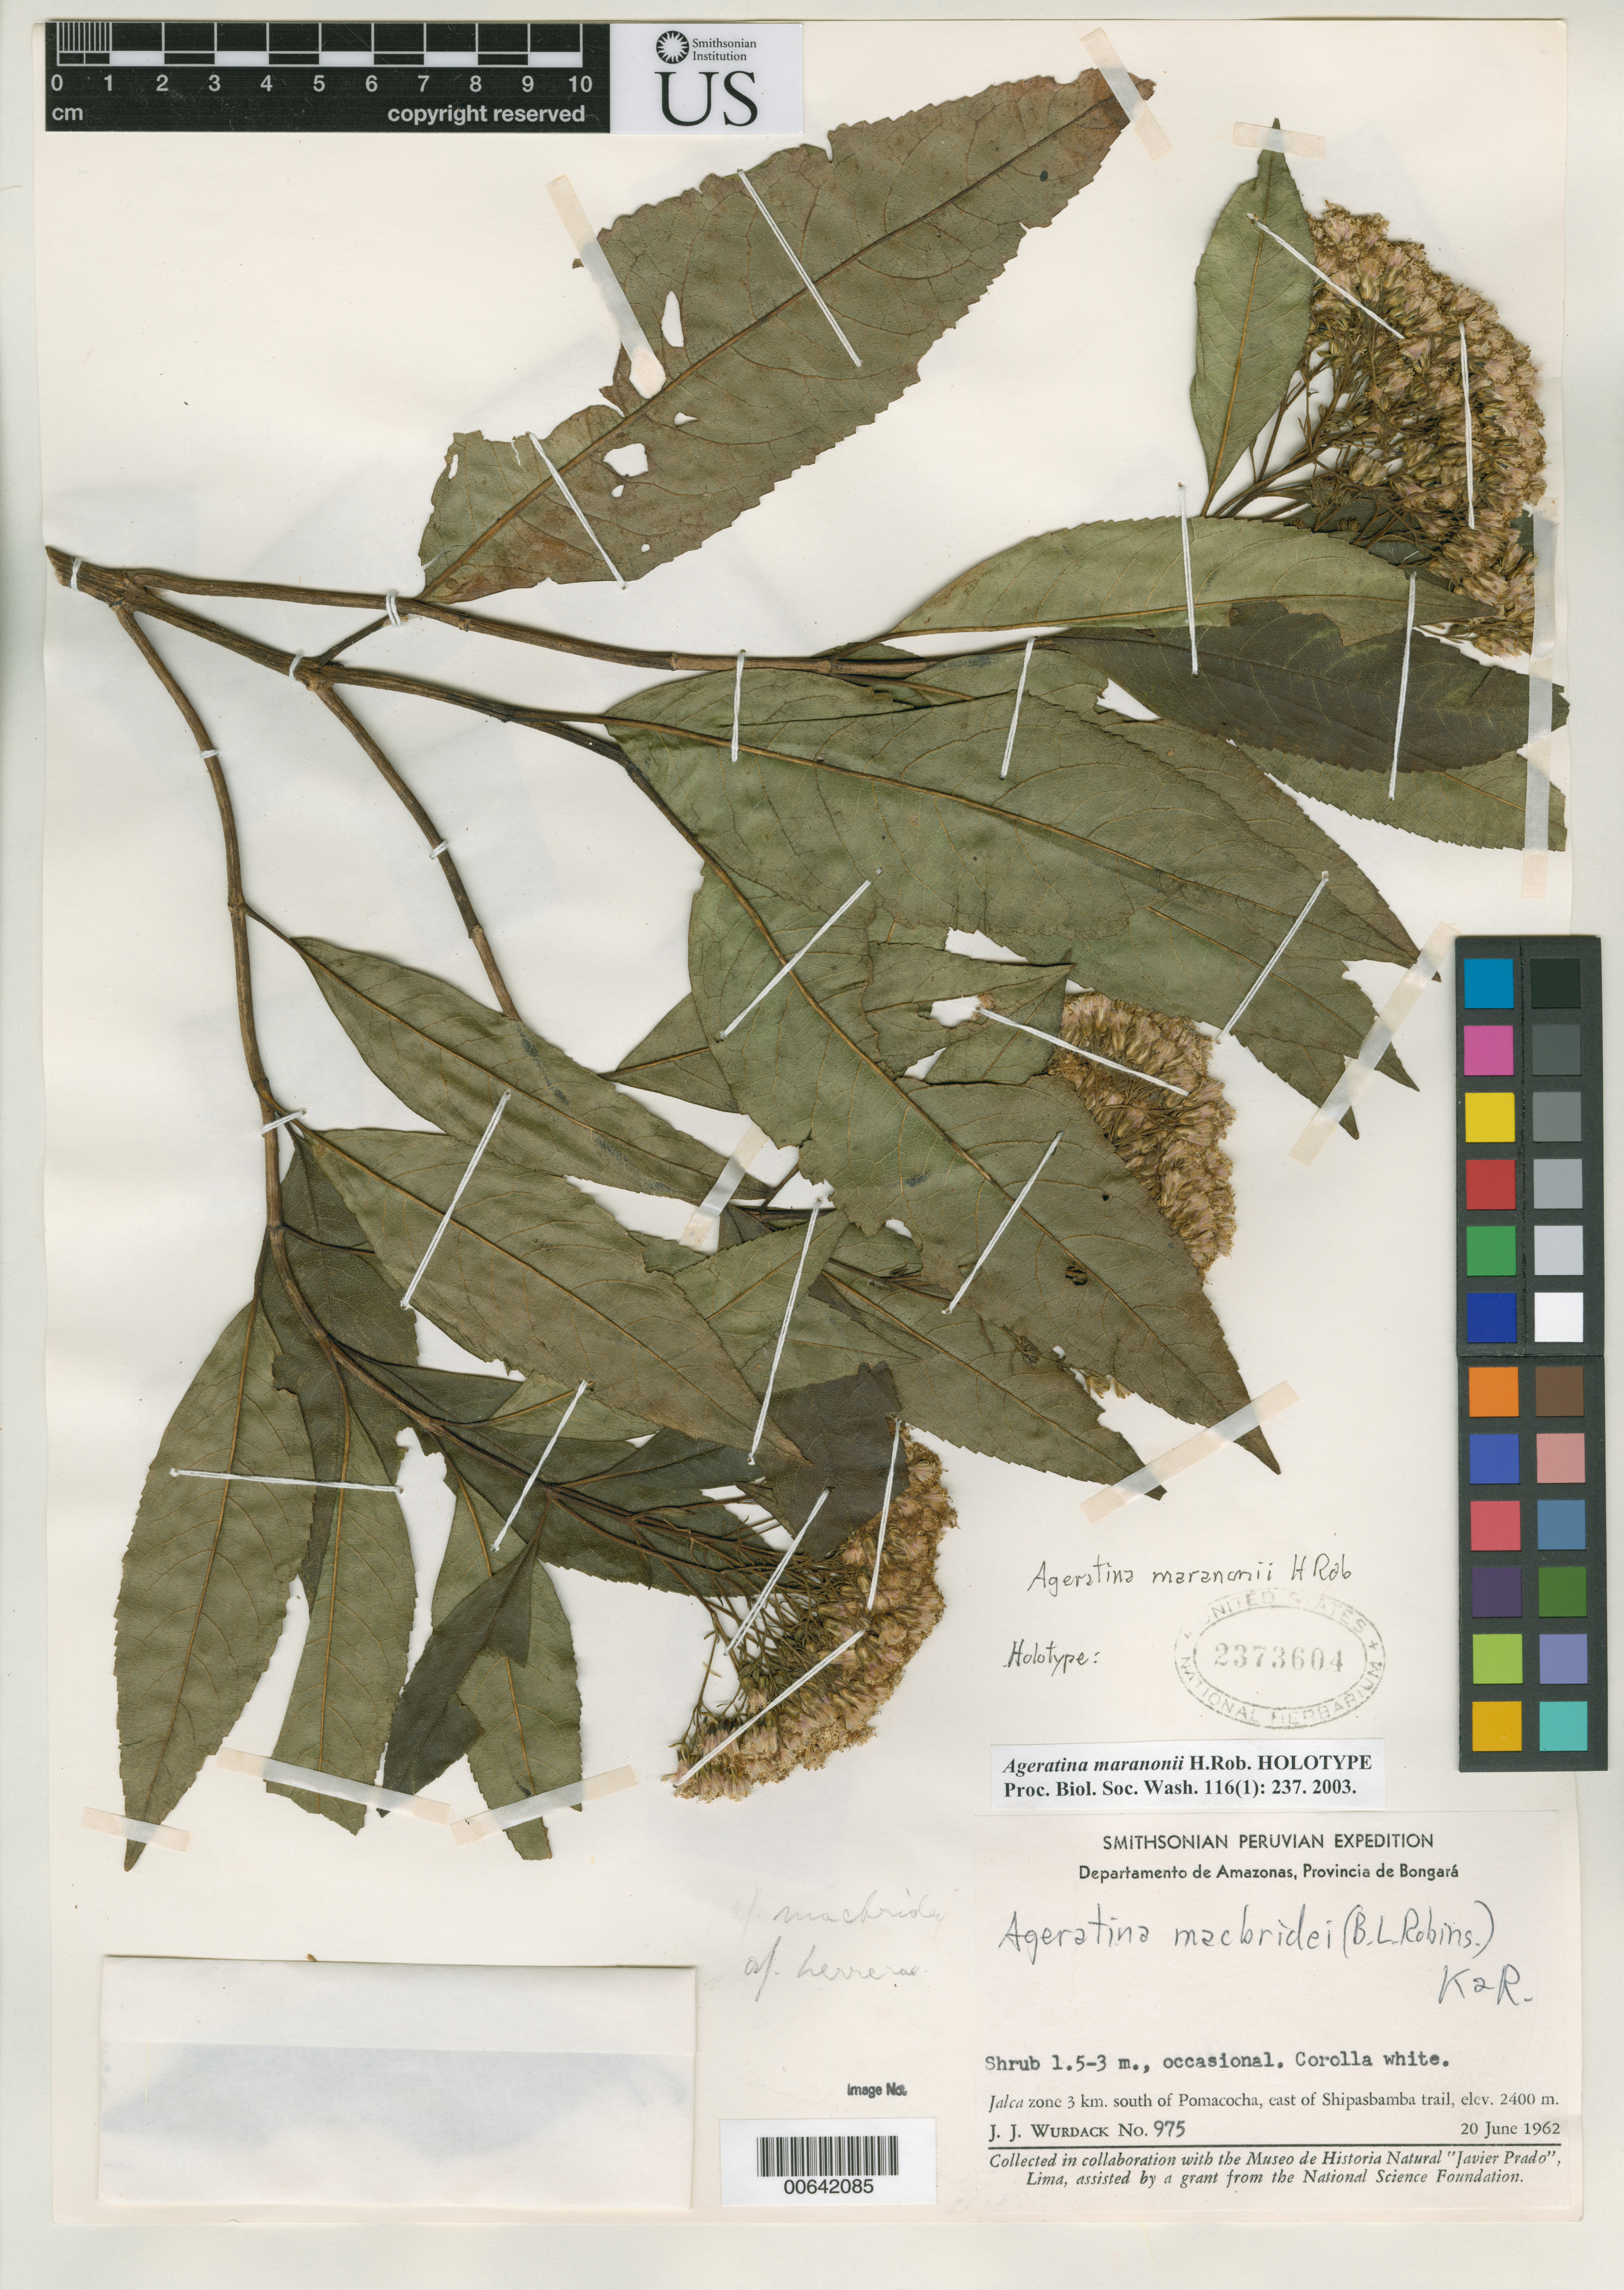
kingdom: Plantae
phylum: Tracheophyta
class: Magnoliopsida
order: Asterales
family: Asteraceae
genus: Ageratina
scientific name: Ageratina maranonii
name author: H. Rob.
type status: Holotype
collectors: J. J. Wurdack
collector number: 975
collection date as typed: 20 Jun 1962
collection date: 1962-06-20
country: Peru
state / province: Amazonas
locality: Prov. De Bongará, Jalca zone 3 km south of Pomacocha, east of Shipasbamba trail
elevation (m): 2400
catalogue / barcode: US 2373604